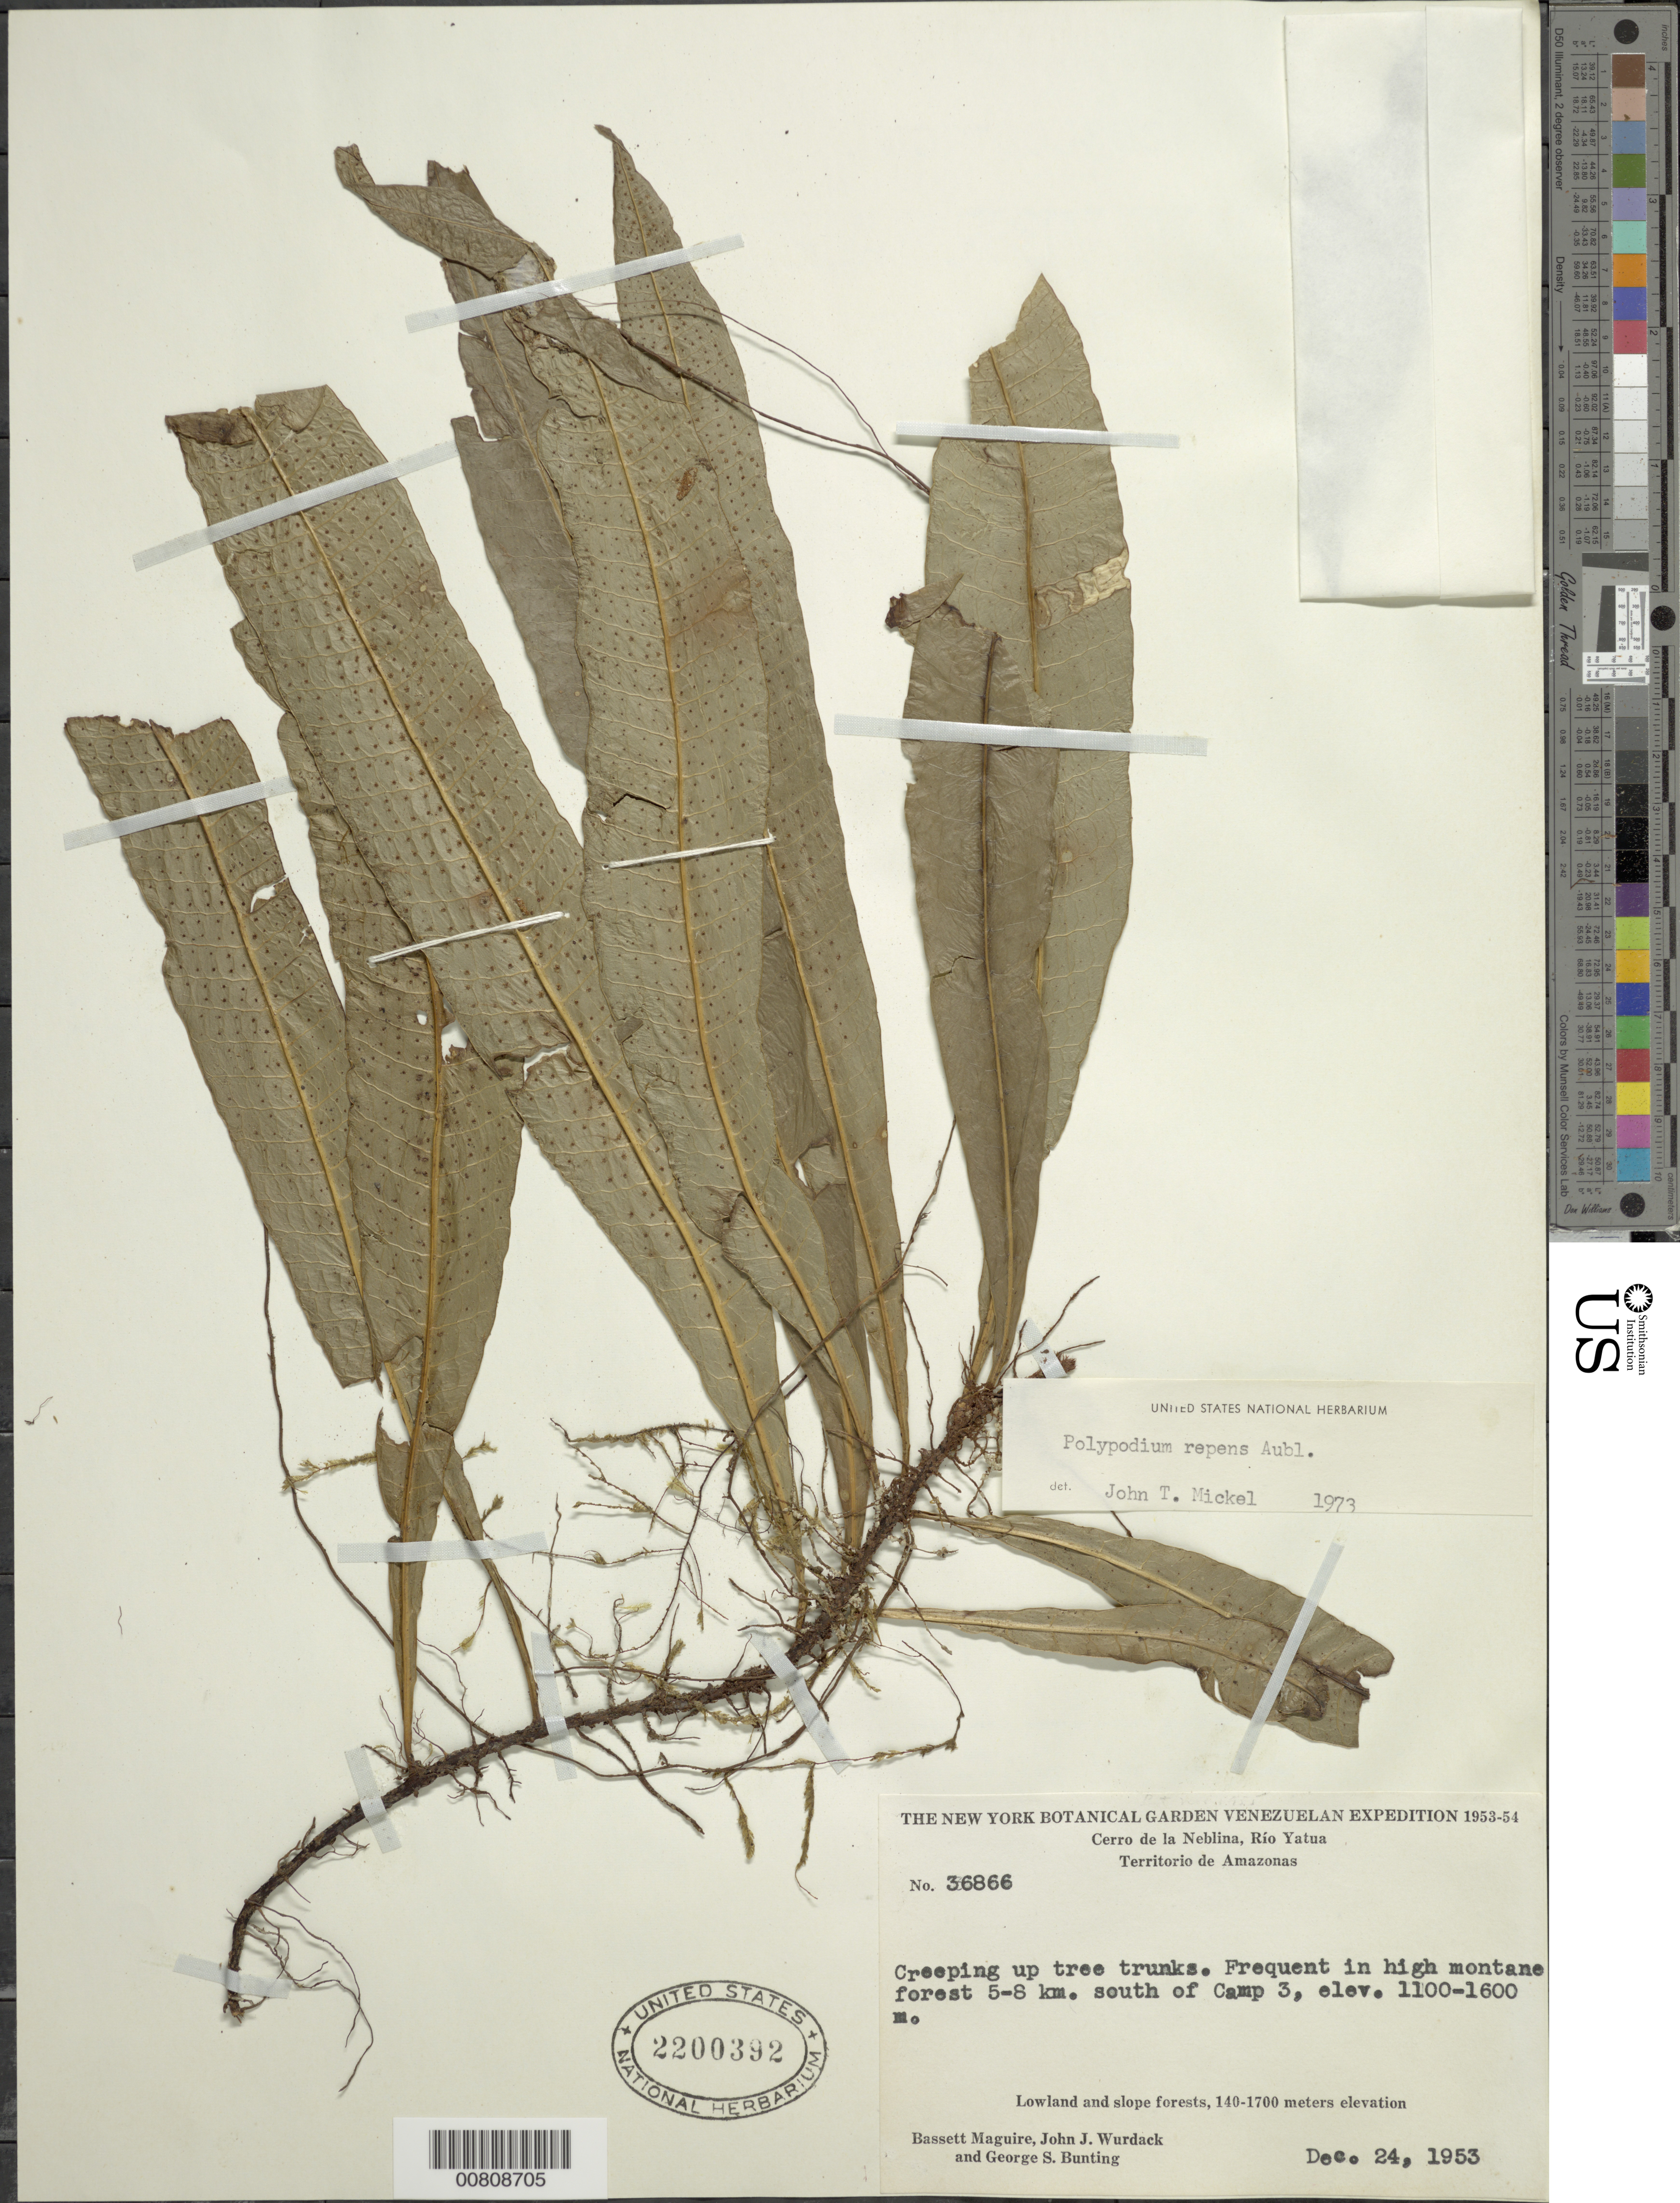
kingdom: Plantae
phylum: Tracheophyta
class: Polypodiopsida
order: Polypodiales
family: Polypodiaceae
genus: Campyloneurum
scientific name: Campyloneurum repens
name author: (Aubl.) C. Presl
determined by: Mickel, J. T., (NY), New York Botanical Garden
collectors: B. Maguire, J. J. Wurdack & G. S. Bunting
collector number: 36866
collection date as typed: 24-Dec-53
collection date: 1953-12-24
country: Venezuela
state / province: Amazonas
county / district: Río Negro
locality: Cerro de la Neblina, Río Yatua, 6-8 km S of Camp 3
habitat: High montane forest; creeping up tree trunks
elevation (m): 1100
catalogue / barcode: US 2200392